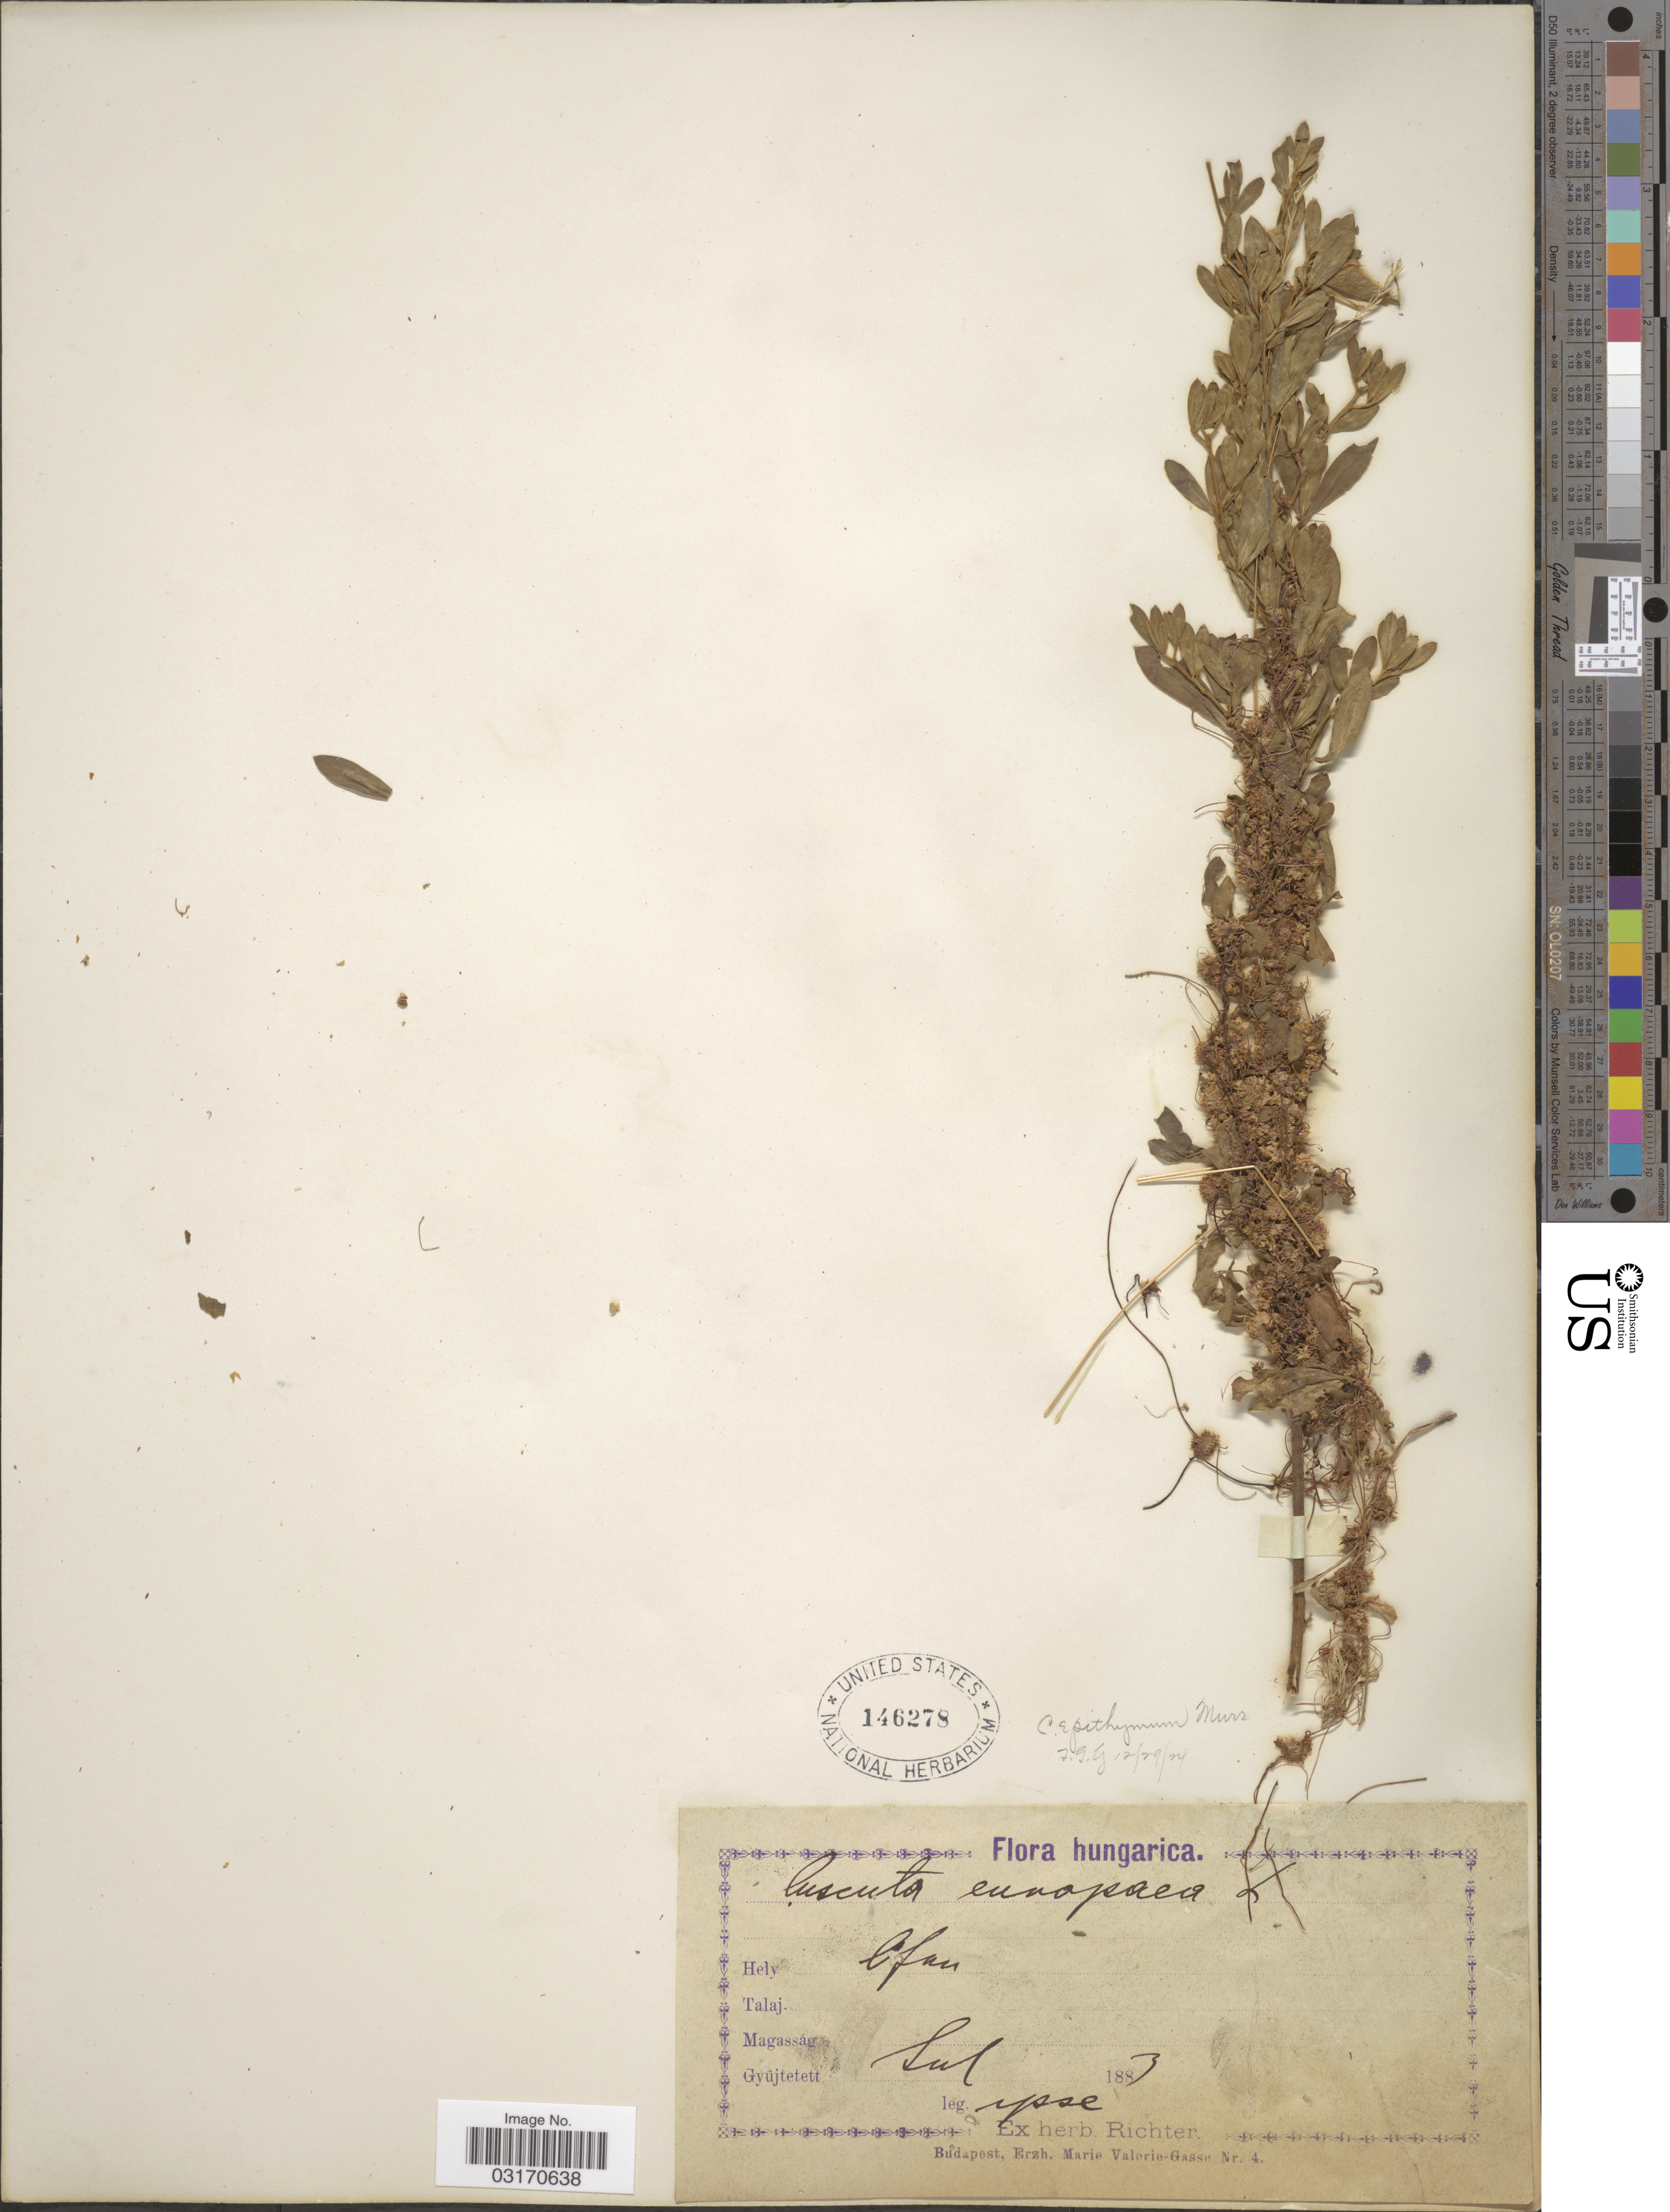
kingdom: Plantae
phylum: Tracheophyta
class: Magnoliopsida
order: Solanales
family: Convolvulaceae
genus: Cuscuta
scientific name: Cuscuta epithymum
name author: Murray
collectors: -- Richter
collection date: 1883-07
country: Hungary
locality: Hungarica. Ofen.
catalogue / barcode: US 146278